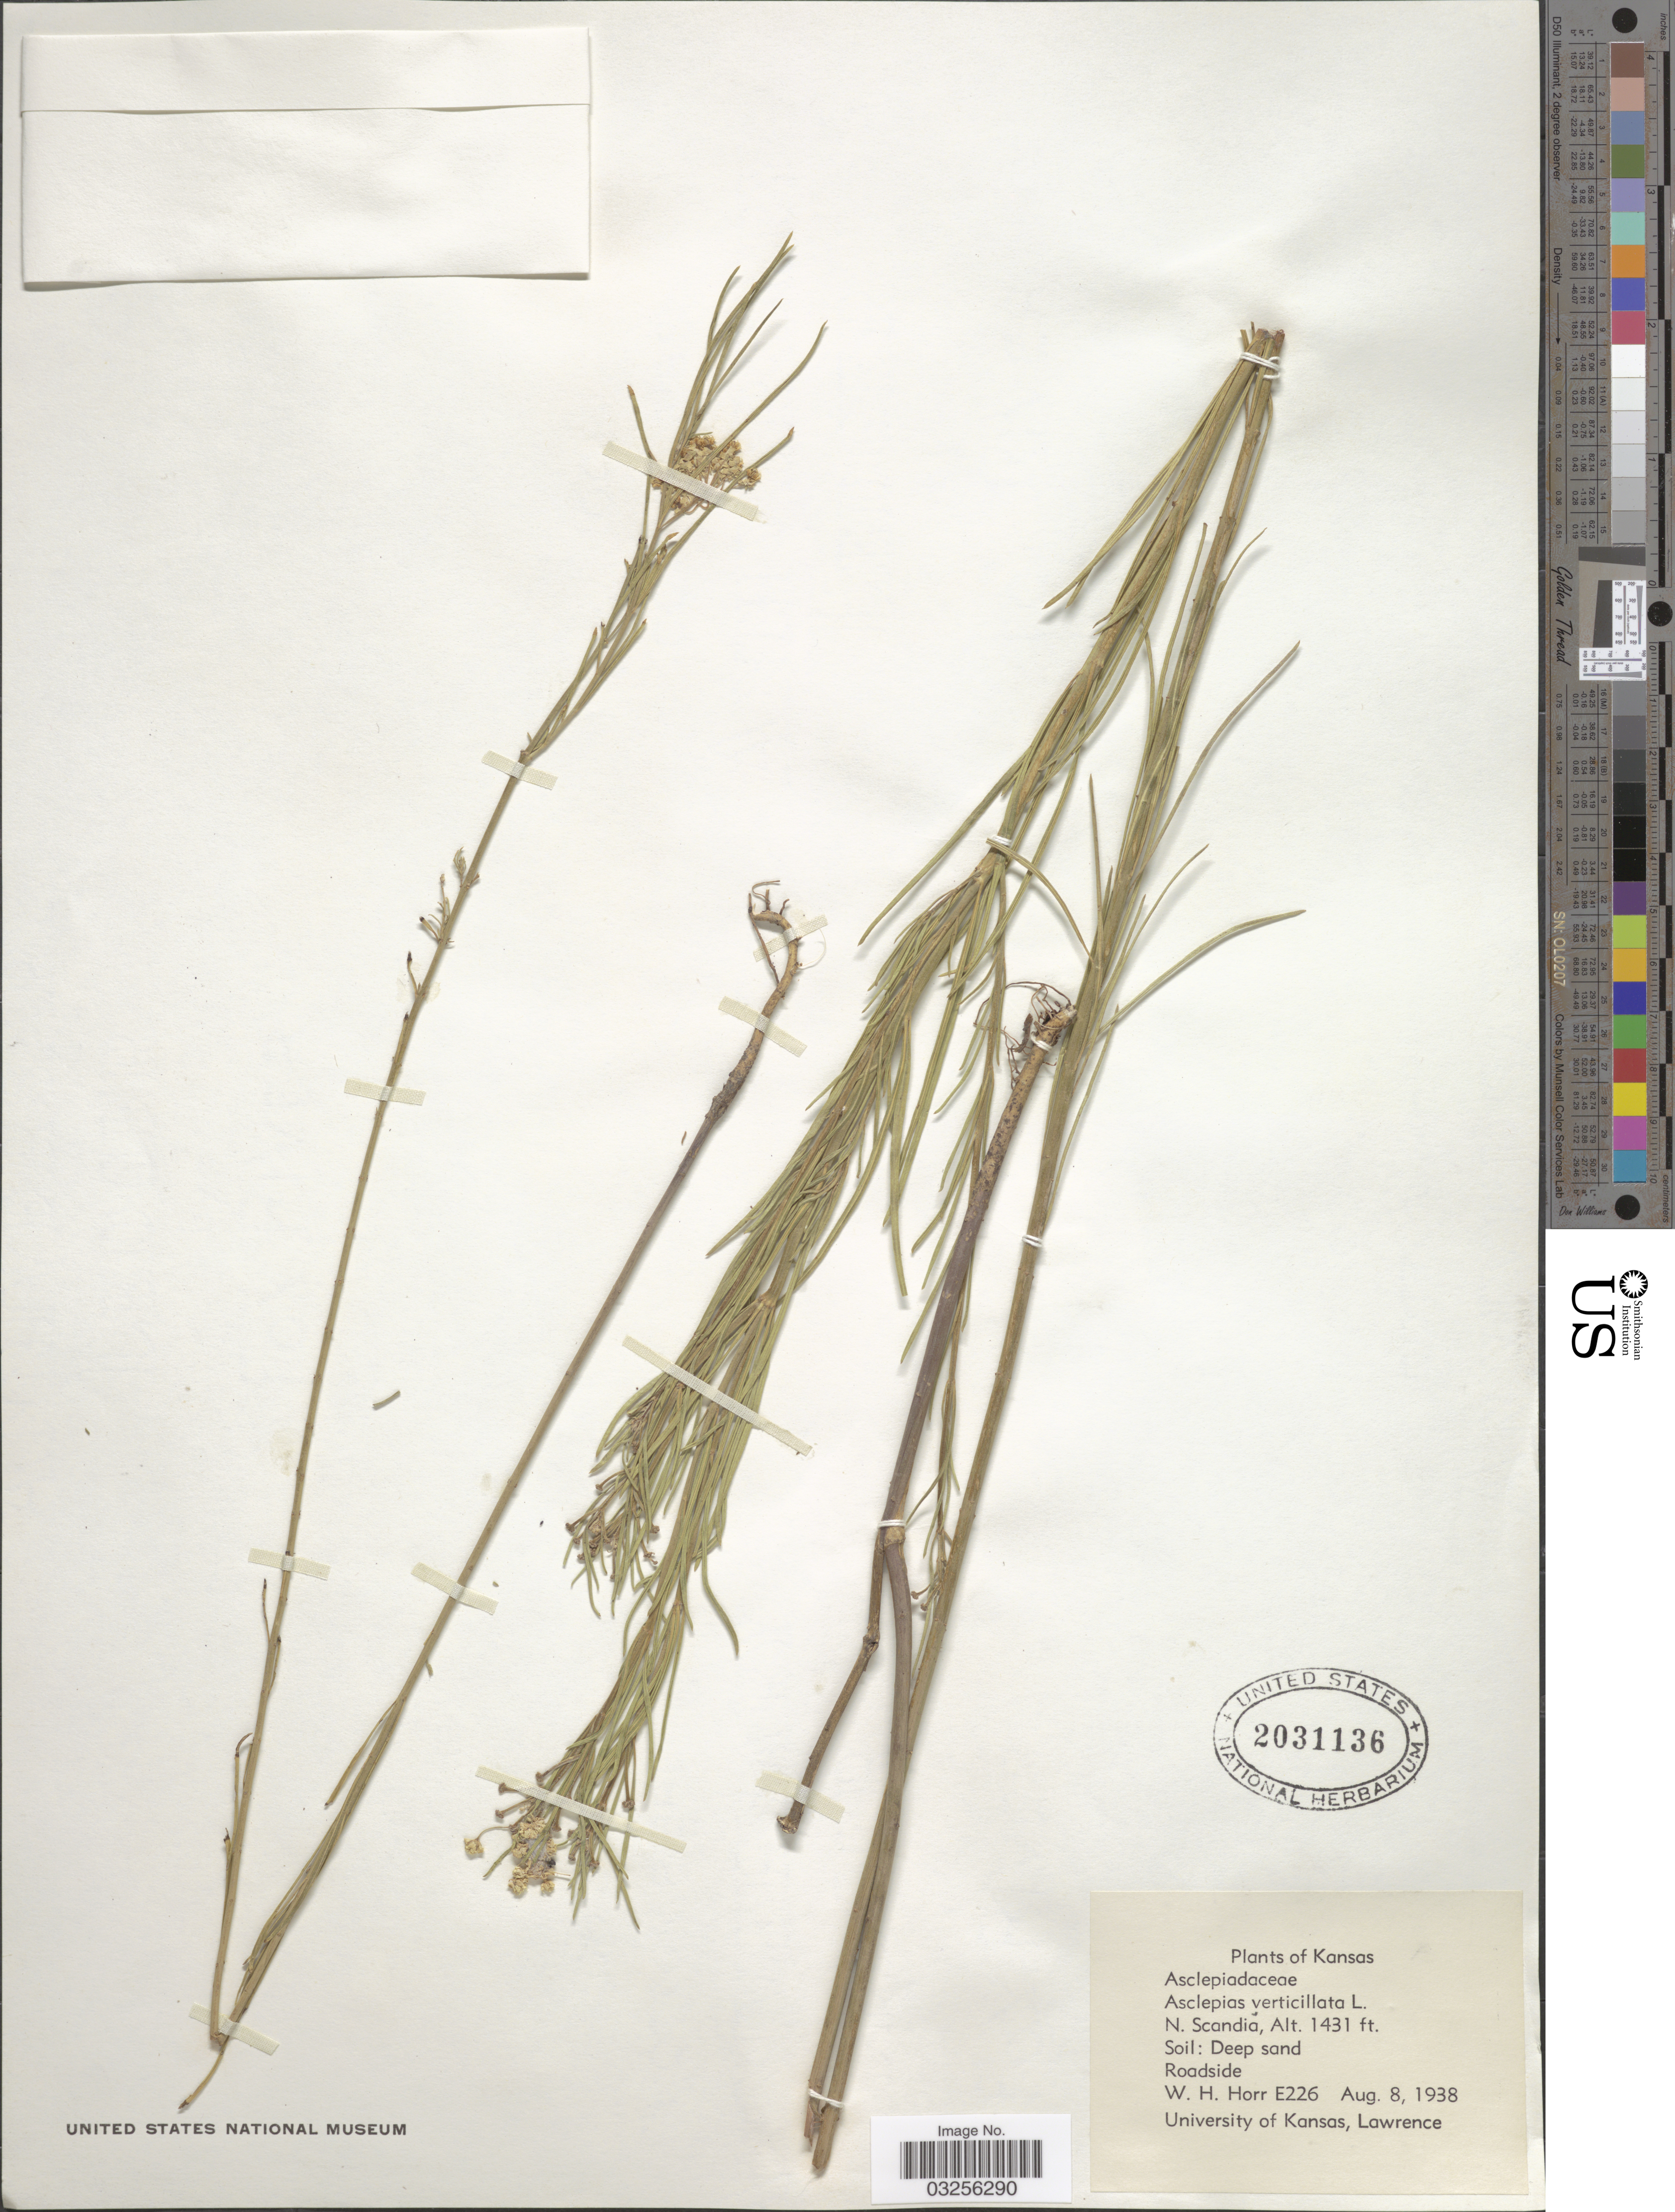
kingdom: Plantae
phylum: Tracheophyta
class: Magnoliopsida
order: Gentianales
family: Apocynaceae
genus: Asclepias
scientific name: Asclepias verticillata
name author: L.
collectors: W. H. Horr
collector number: E226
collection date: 1938-08-08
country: United States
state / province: Kansas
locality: N. Scandia.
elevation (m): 436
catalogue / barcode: US 2031136